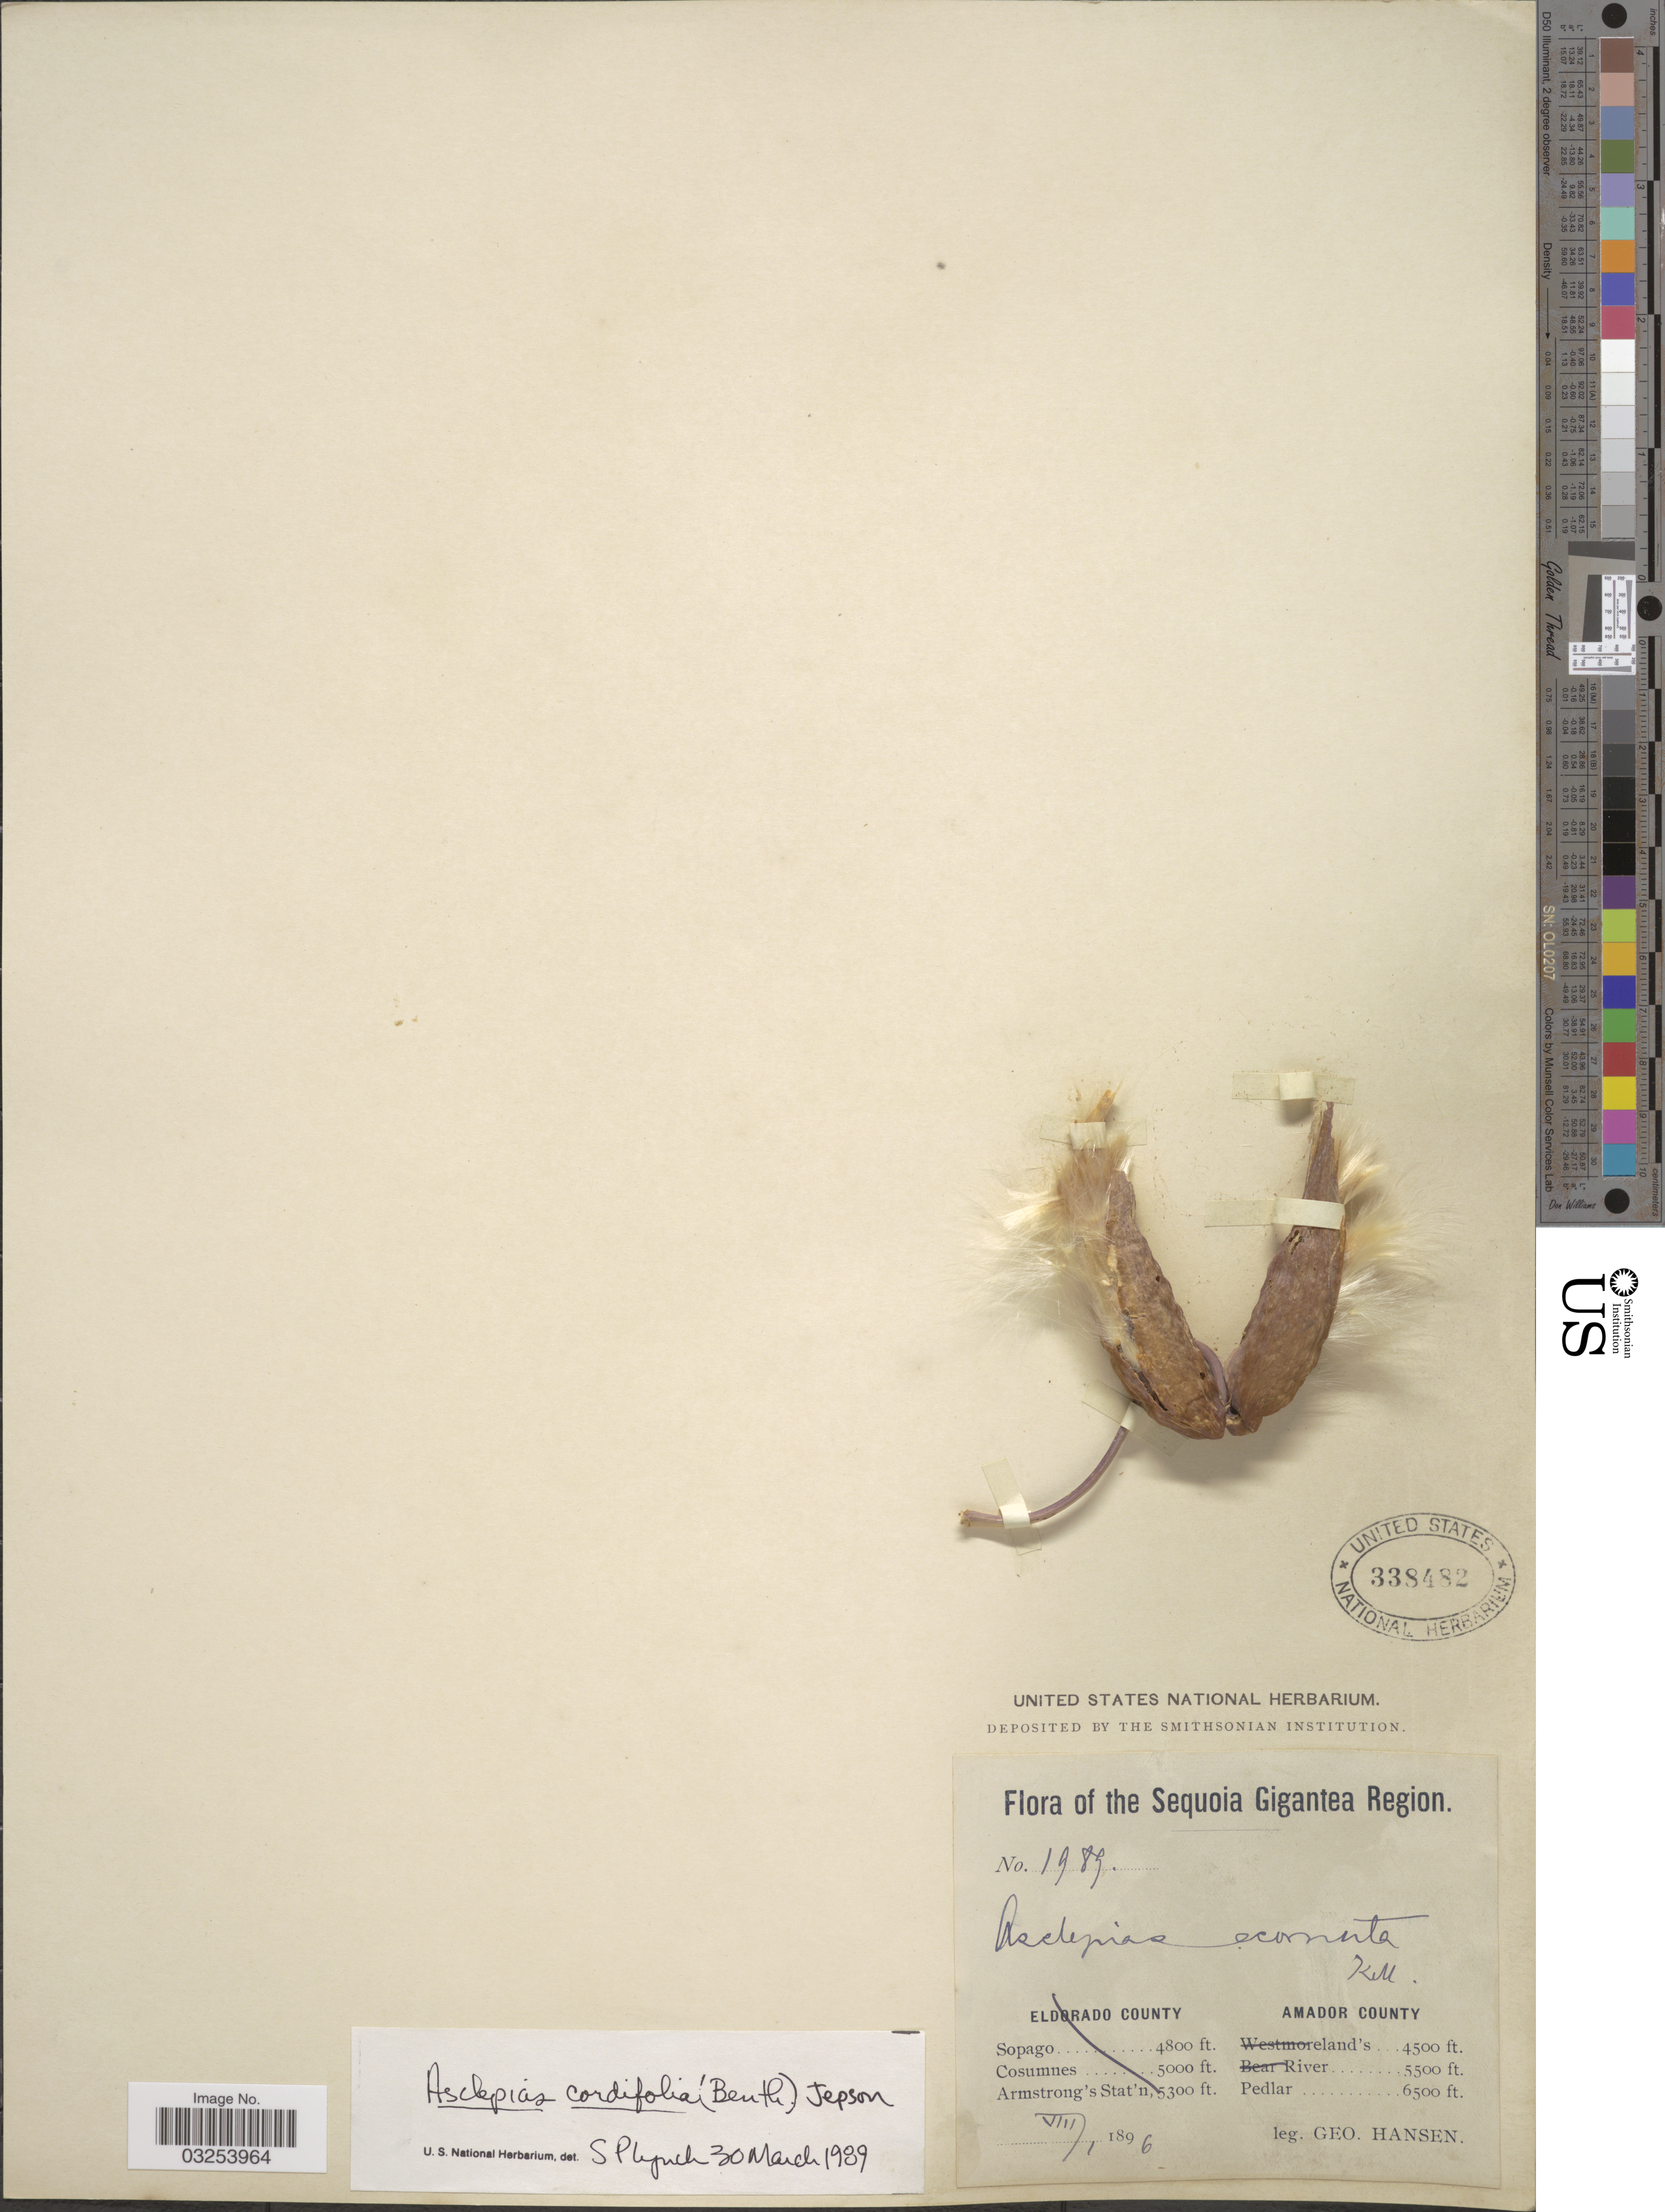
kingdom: Plantae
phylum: Tracheophyta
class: Magnoliopsida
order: Gentianales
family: Apocynaceae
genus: Asclepias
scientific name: Asclepias cordifolia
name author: (Benth.) Jeps.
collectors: G. Hansen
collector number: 1989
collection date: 1896-08-01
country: United States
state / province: California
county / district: Amador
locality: Sequoia Gigantea Region. Amador County. Pedlar.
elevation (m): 1981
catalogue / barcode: US 338482